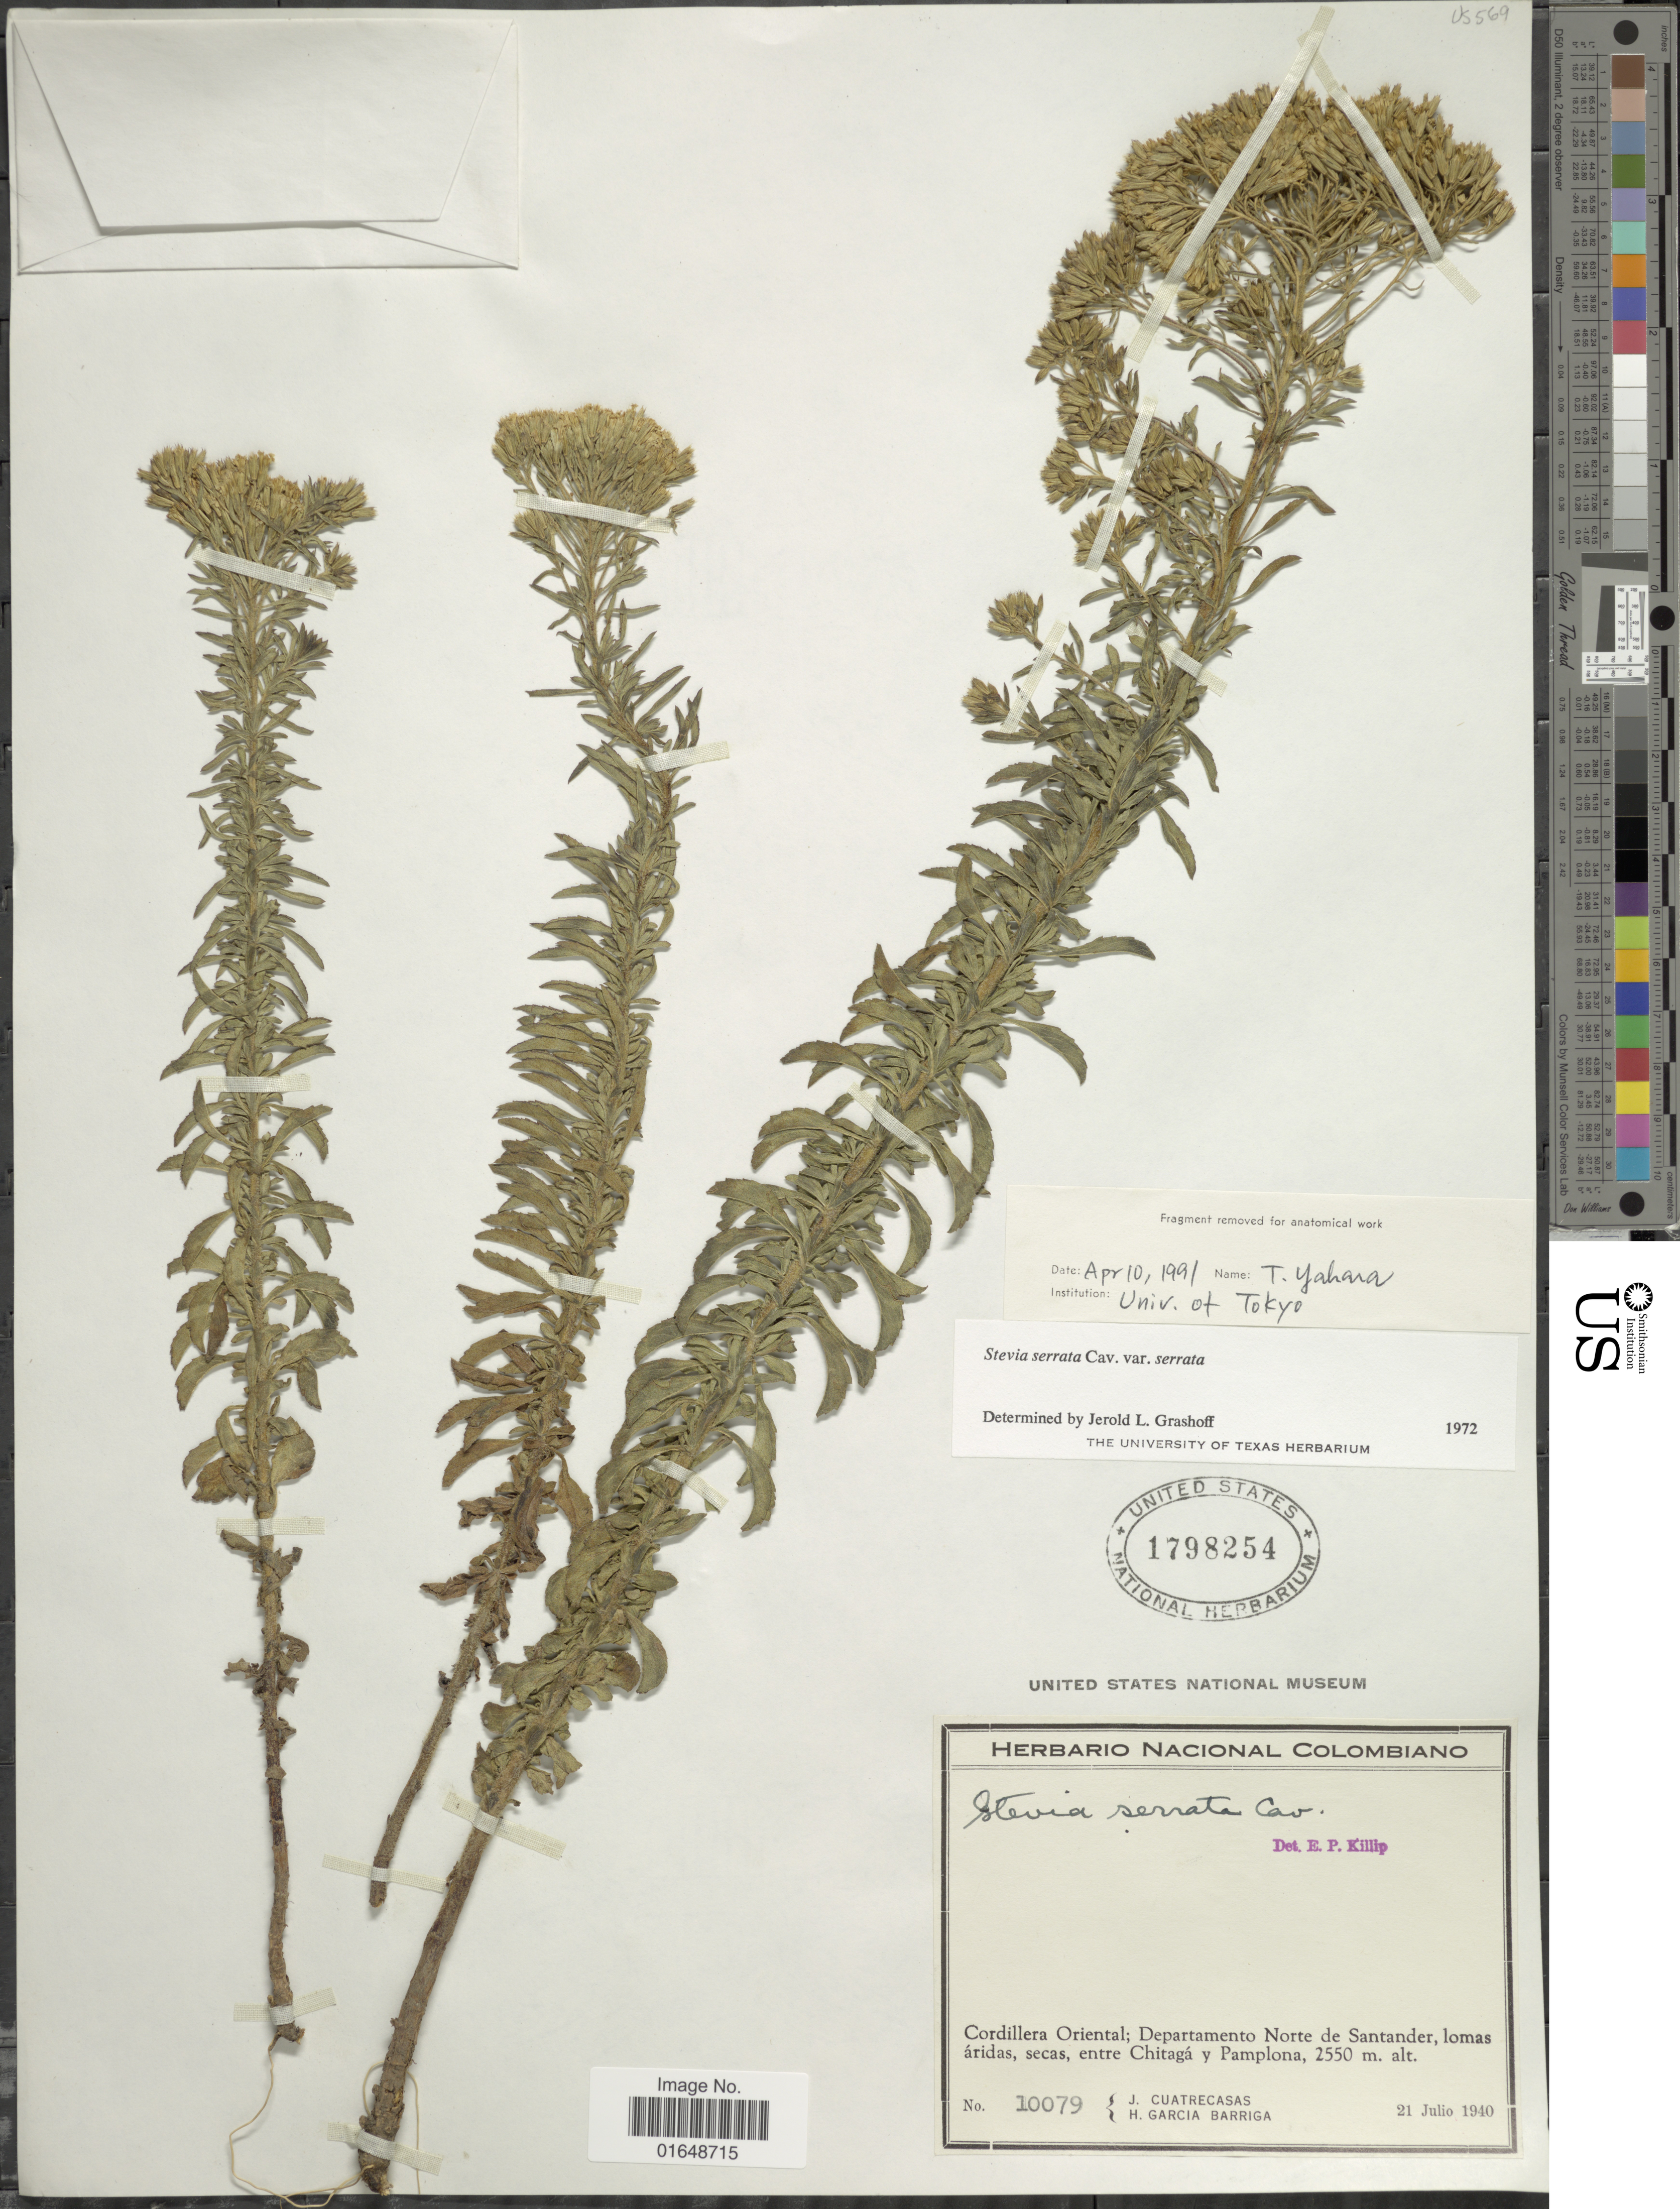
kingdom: Plantae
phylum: Tracheophyta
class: Magnoliopsida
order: Asterales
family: Asteraceae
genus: Stevia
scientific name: Stevia serrata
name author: Cav.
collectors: J. Cuatrecasas & H. García Barriga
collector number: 10079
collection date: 1940-07-21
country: Colombia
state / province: Norte de Santander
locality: Cordillera Oriental; Departamento Norte de Santander, lomas áridas, secas, entre Chitagá y Pamplona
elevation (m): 2550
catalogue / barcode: US 1798254